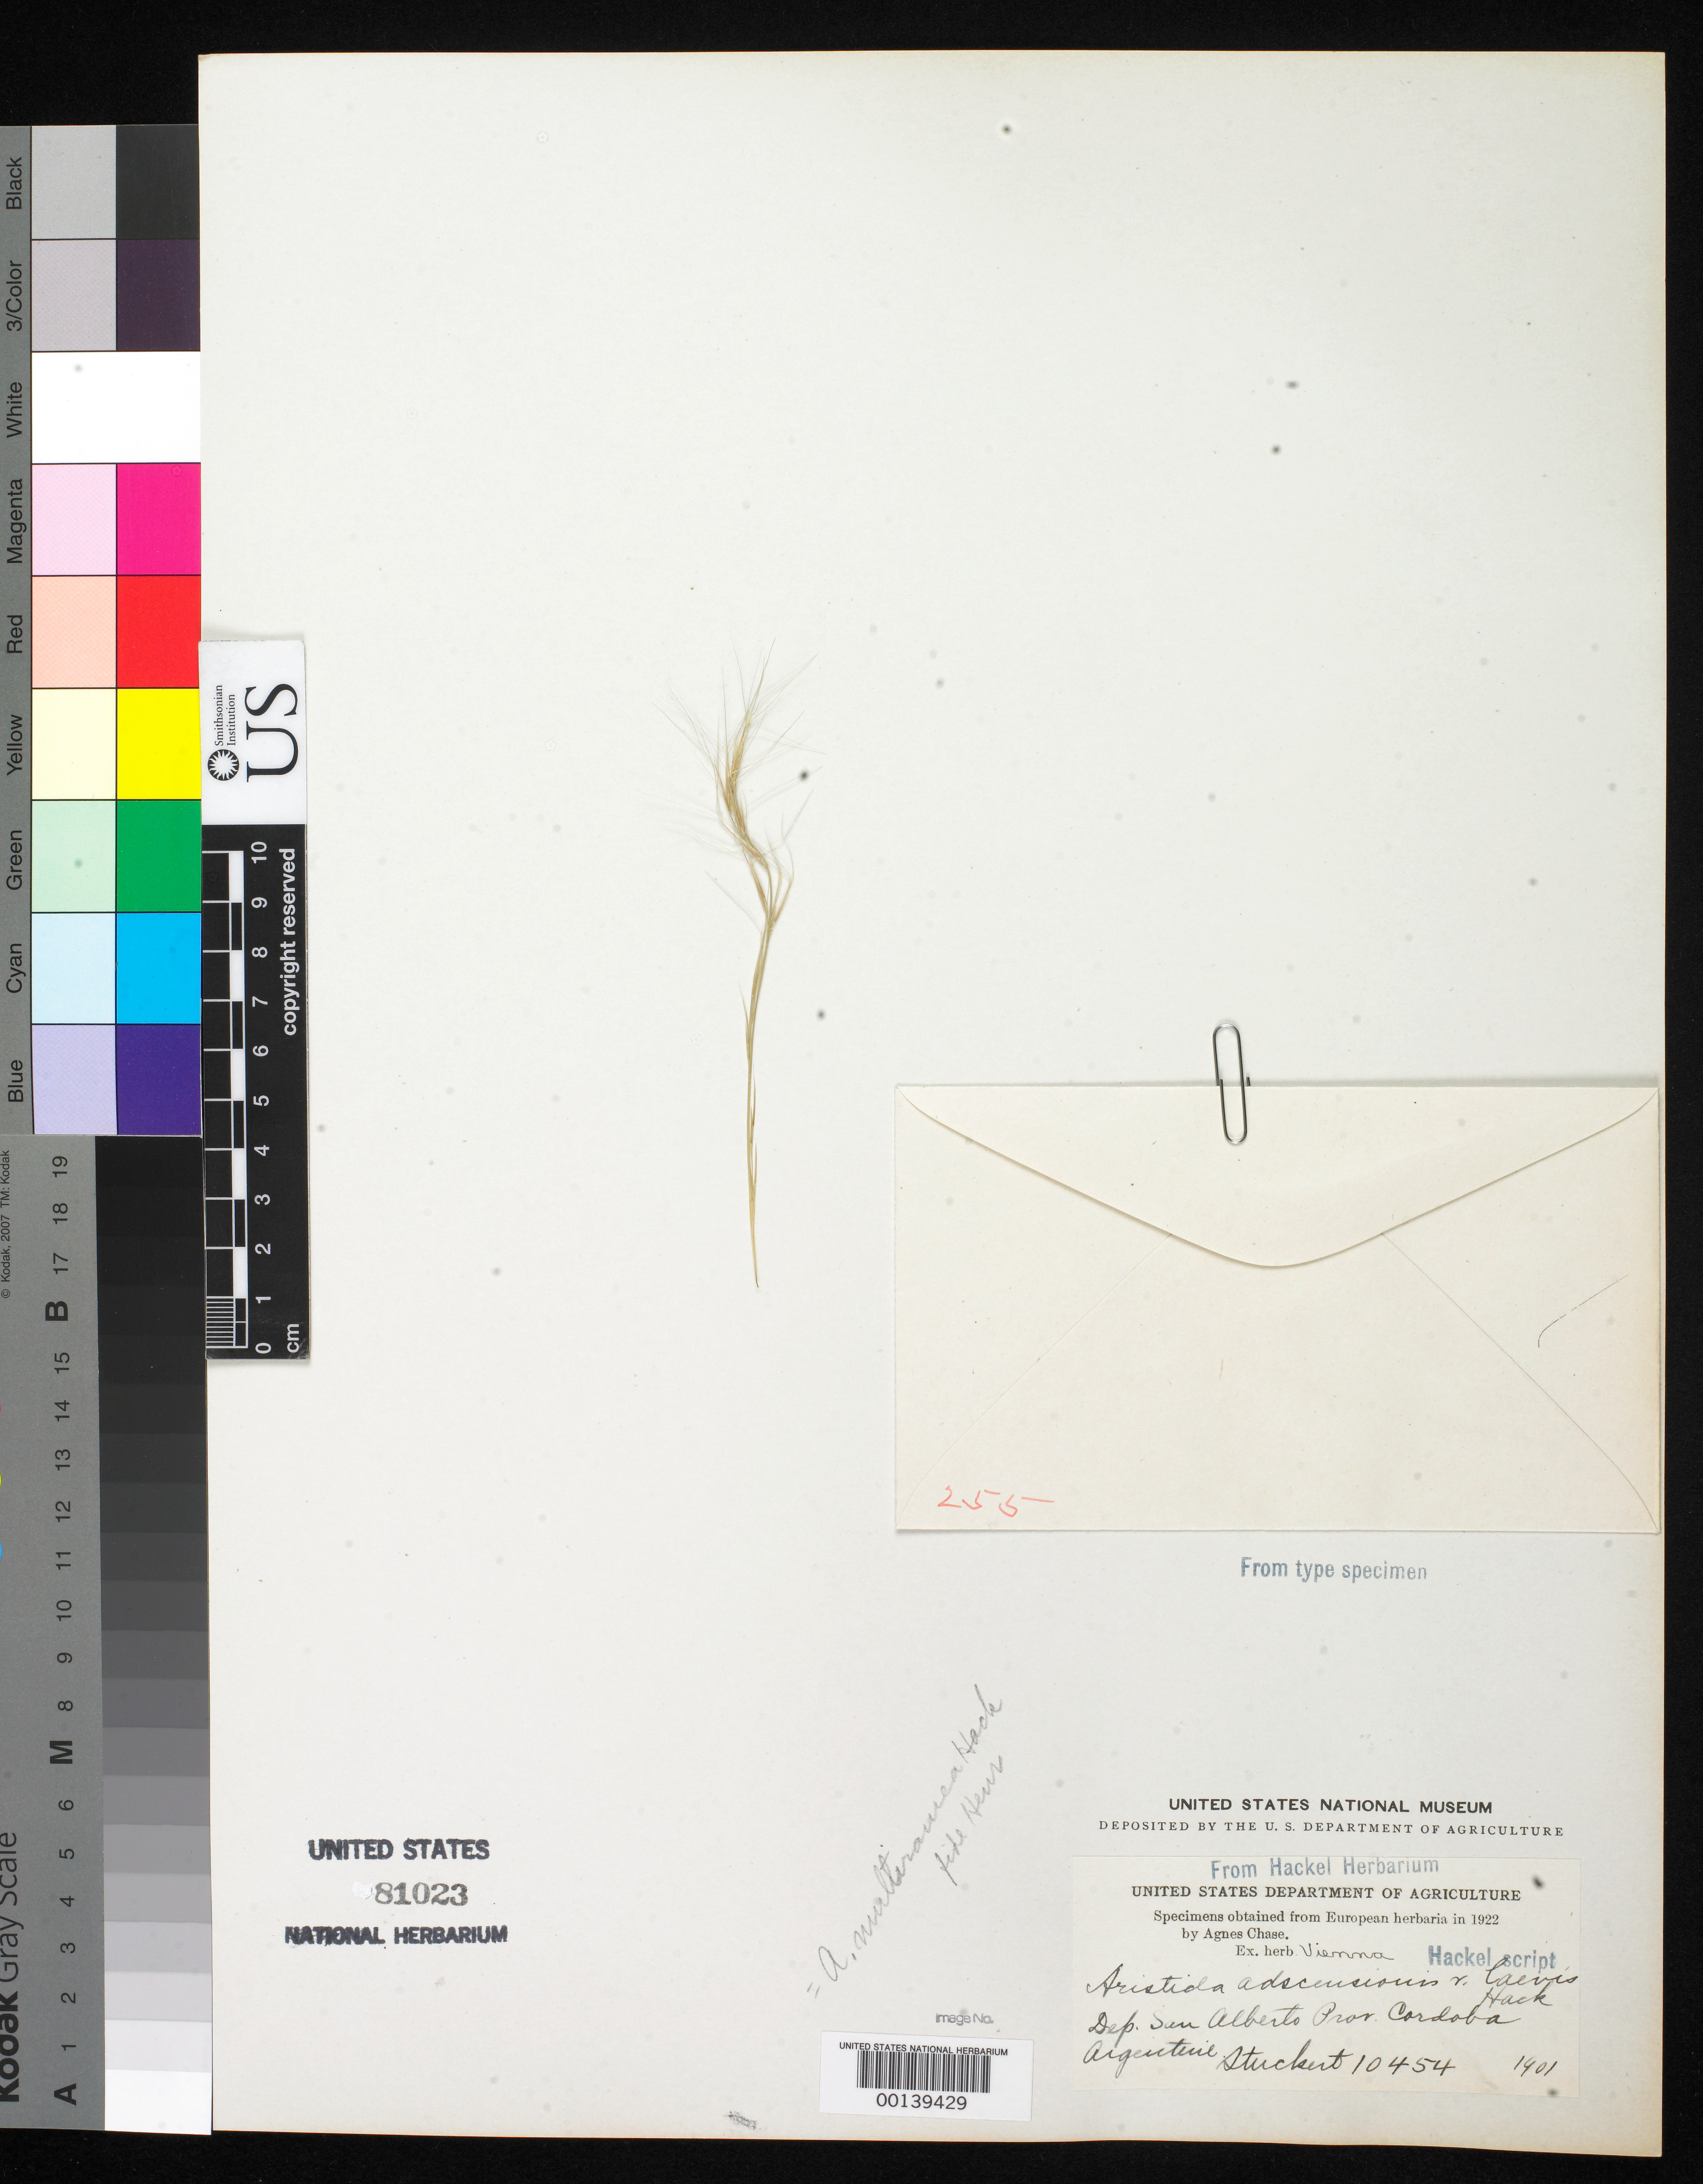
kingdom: Plantae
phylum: Tracheophyta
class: Liliopsida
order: Poales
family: Poaceae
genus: Aristida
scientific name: Aristida adscensionis var. laevis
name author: Hack. in Stuck.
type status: Type Fragment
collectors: T. Stuckert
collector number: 10454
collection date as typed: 1901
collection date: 1901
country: Argentina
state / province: Córdoba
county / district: San Alberto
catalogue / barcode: US 81023